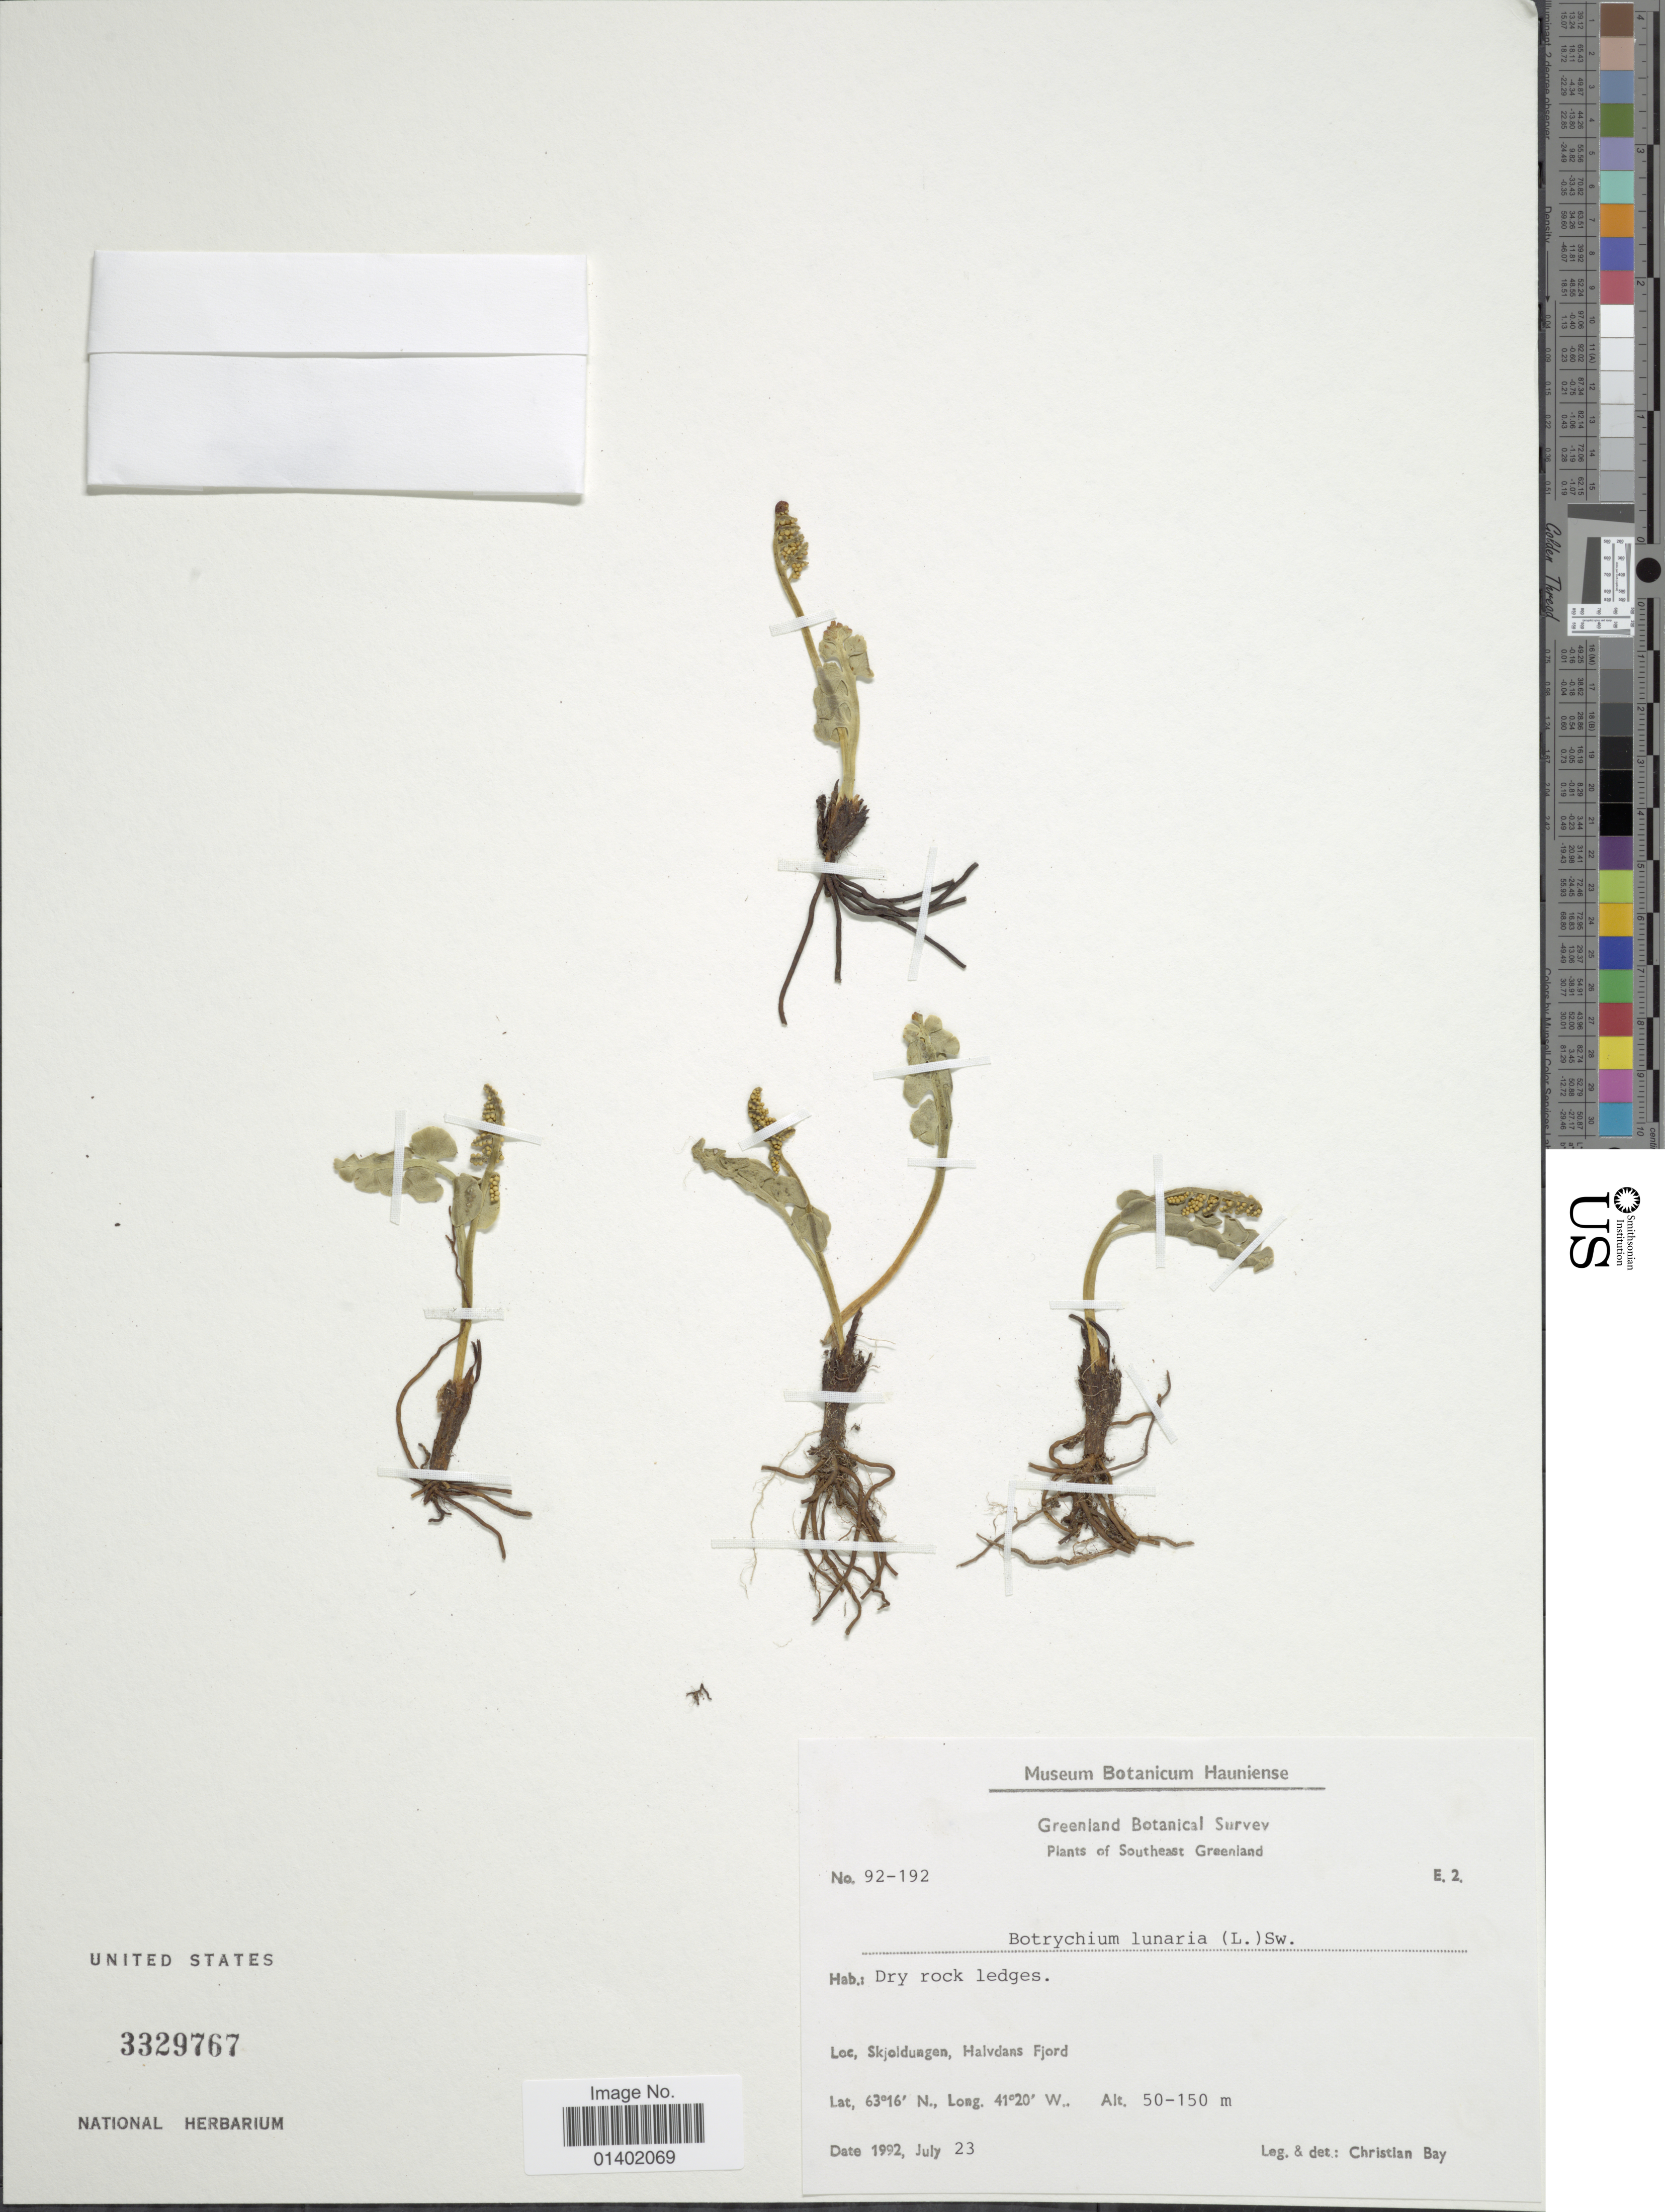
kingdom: Plantae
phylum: Tracheophyta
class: Polypodiopsida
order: Ophioglossales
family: Ophioglossaceae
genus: Botrychium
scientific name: Botrychium lunaria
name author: (L.) Sw.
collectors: C. Bay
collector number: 92-192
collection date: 1992-07-23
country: Greenland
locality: Southeast Greenland, Skjoldungen, Halvdans Fjord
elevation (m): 50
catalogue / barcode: US 3329767